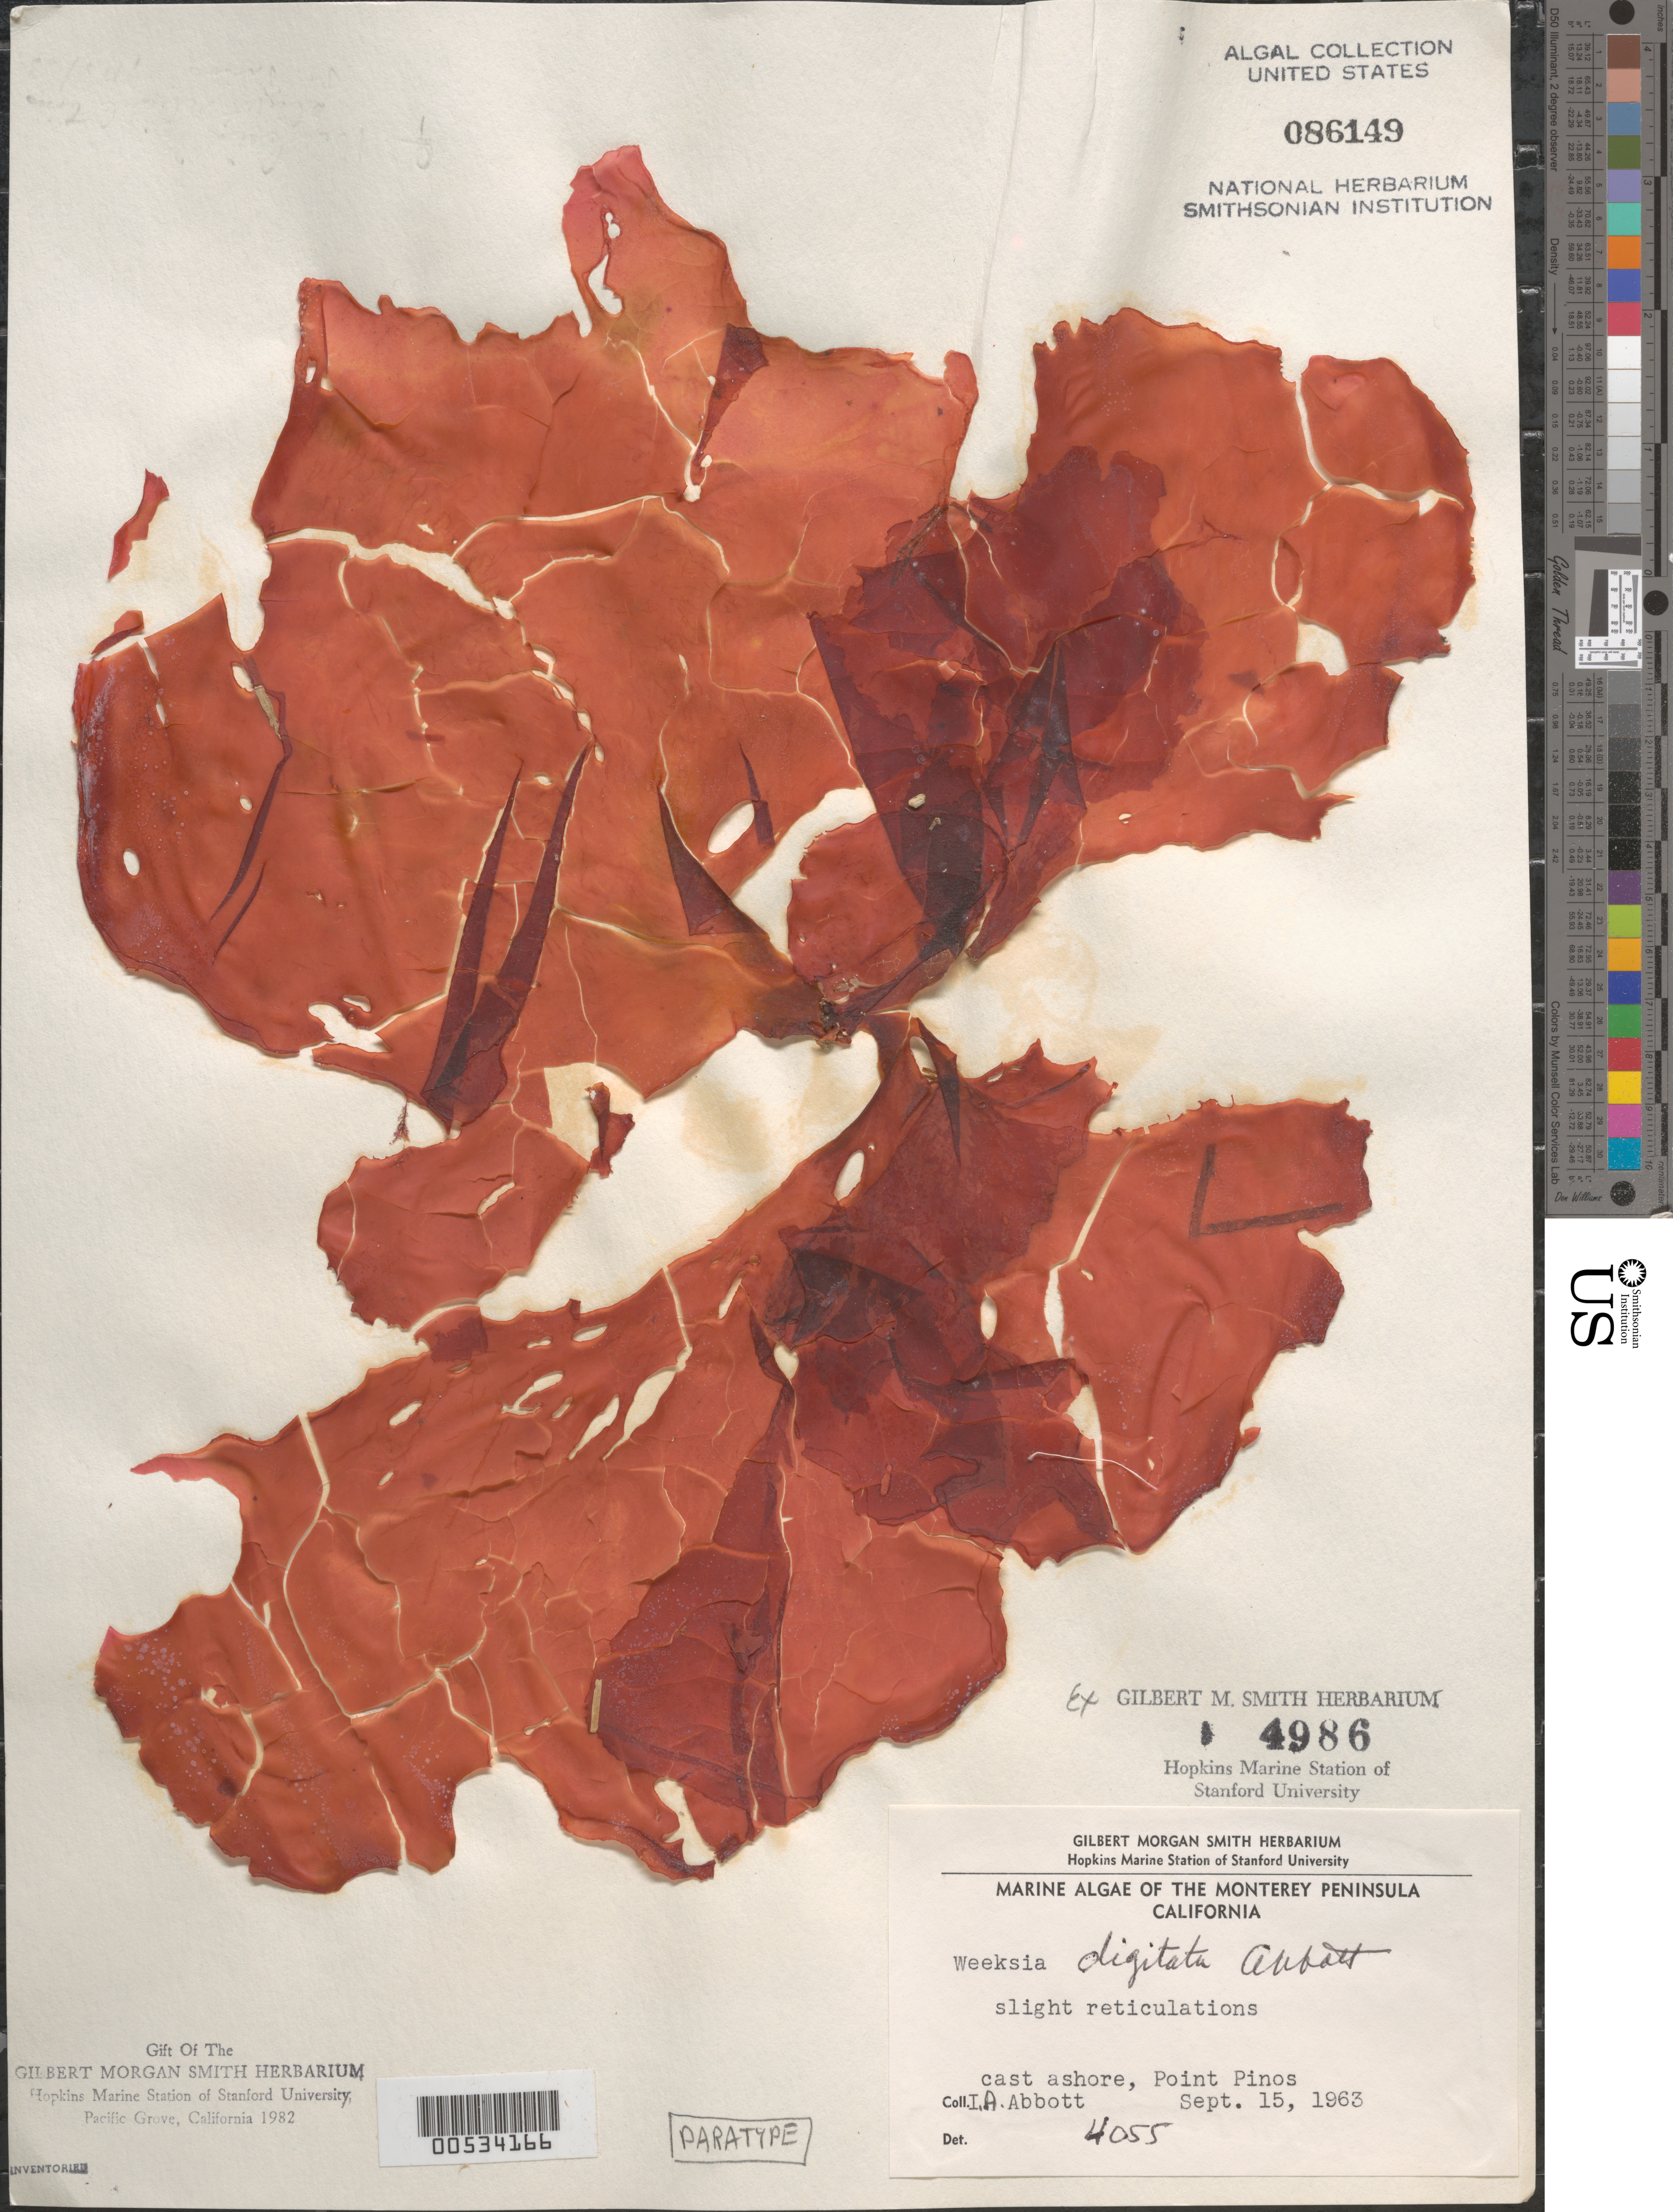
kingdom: Plantae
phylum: Rhodophyta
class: Florideophyceae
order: Gigartinales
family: Dumontiaceae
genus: Weeksia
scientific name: Weeksia digitata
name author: I.A. Abbott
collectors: I. A. Abbott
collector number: IAA 4055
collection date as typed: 15 Sep 1963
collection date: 1963-09-15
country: United States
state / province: California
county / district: Monterey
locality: Point Pinos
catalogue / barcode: US 86149